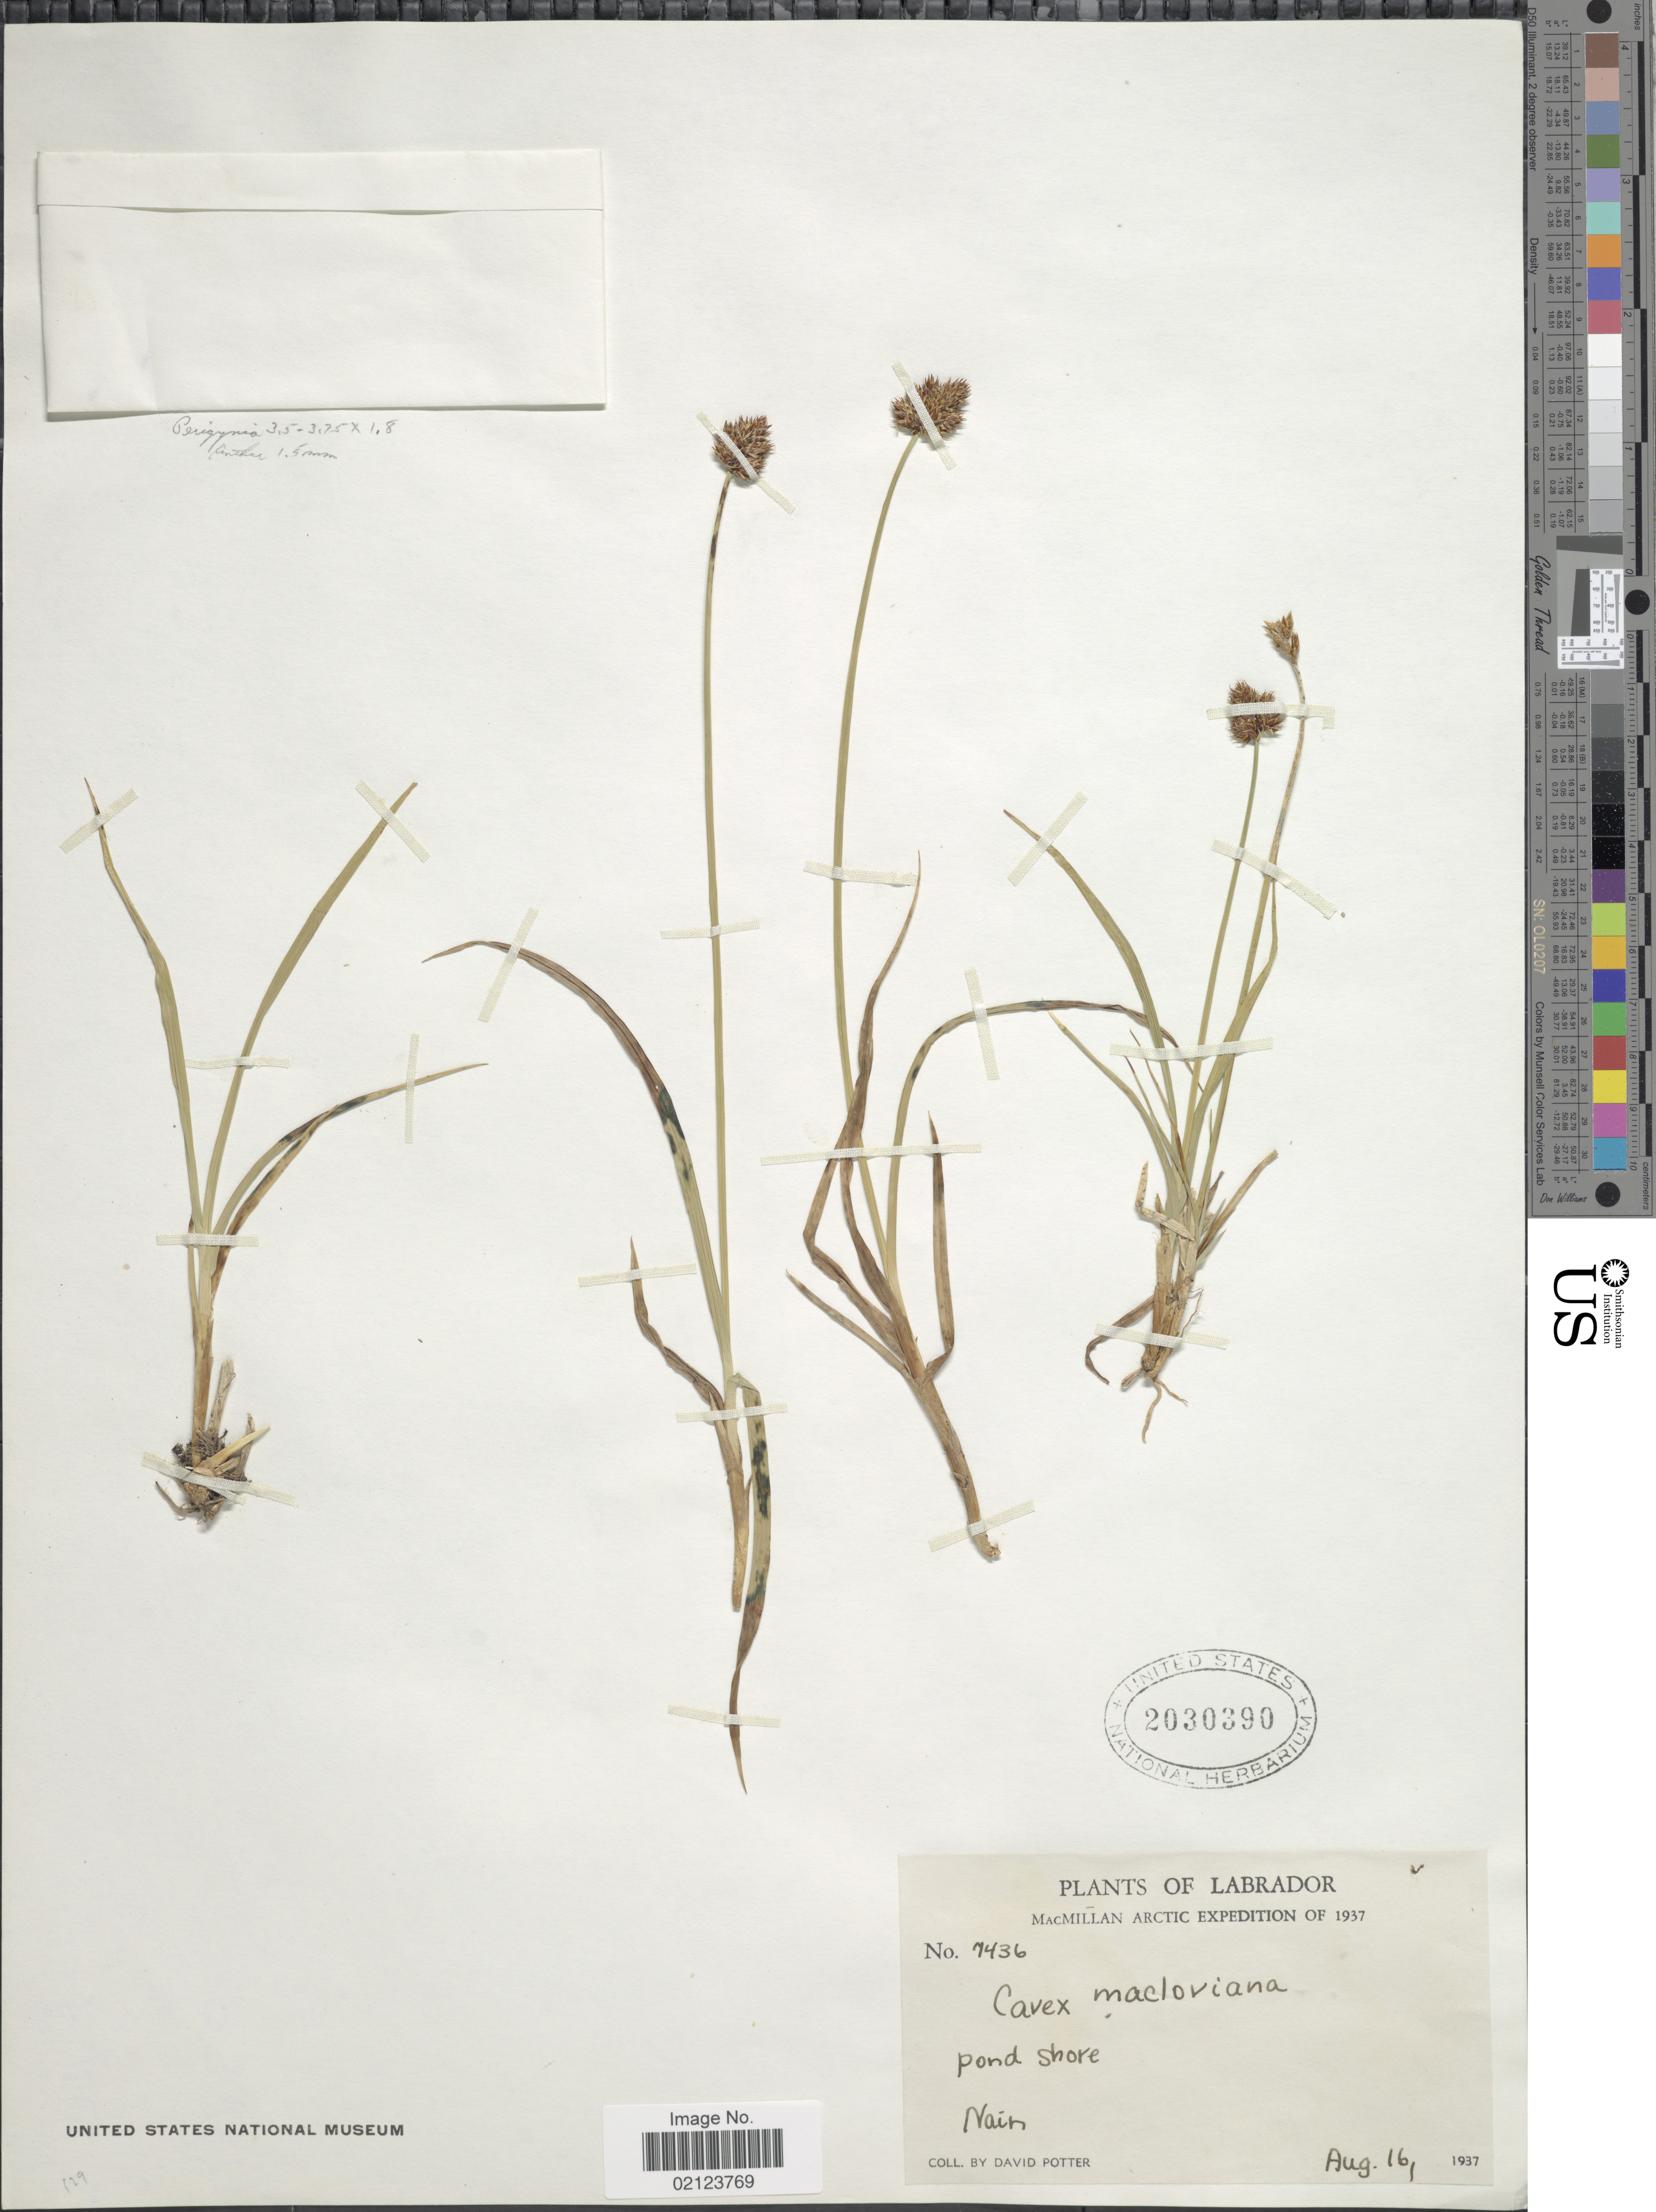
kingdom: Plantae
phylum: Tracheophyta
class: Liliopsida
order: Poales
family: Cyperaceae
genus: Carex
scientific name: Carex macloviana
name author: d'Urv.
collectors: D. Potter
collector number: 7436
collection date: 1937-08-16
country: Canada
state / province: Newfoundland and Labrador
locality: Labrador. MacMillan Arctic. Pond shore, Nain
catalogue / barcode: US 2030390